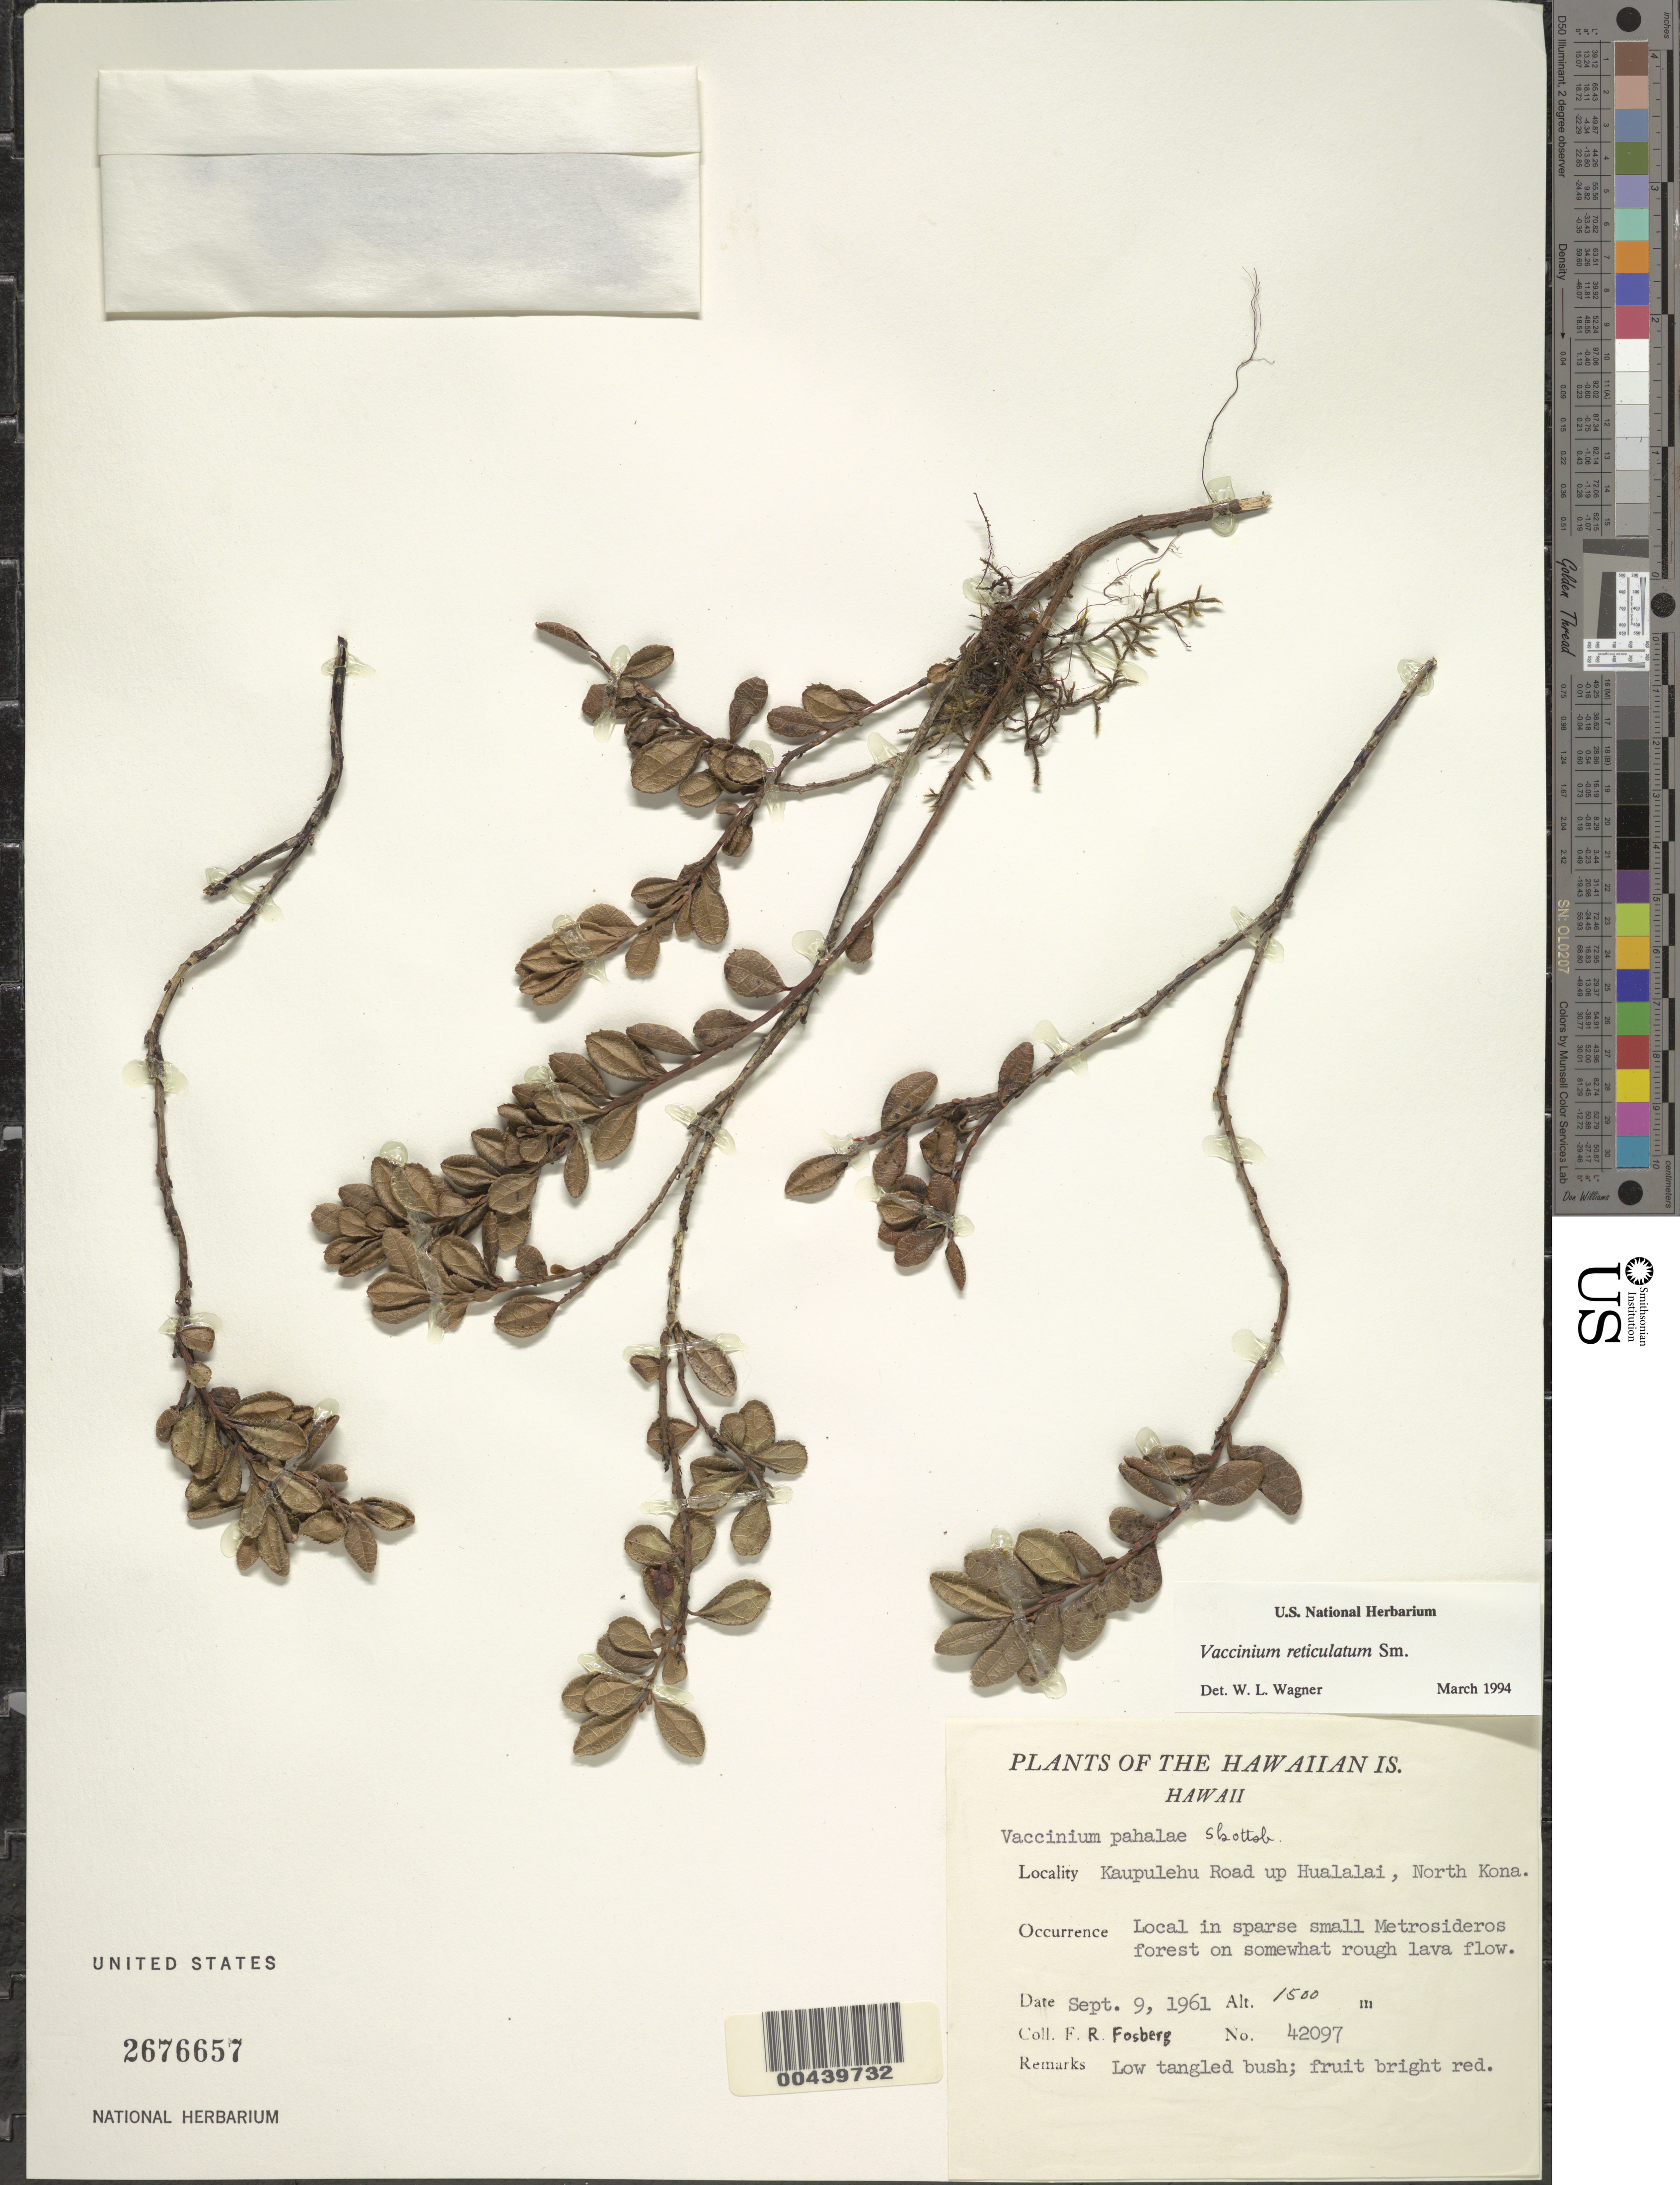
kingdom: Plantae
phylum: Tracheophyta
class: Magnoliopsida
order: Ericales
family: Ericaceae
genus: Vaccinium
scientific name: Vaccinium reticulatum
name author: Sm.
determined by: Wagner, W. L., (BOT), Smithsonian Institution - National Museum of Natural History (UNITED STATES)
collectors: F. R. Fosberg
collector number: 42097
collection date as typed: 9 Sep 1961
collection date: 1961-09-09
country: United States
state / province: Hawaii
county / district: Hawaii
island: Hawaii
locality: Kaupulehu Road up Hualalai, North Kona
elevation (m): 1500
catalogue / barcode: US 2676657